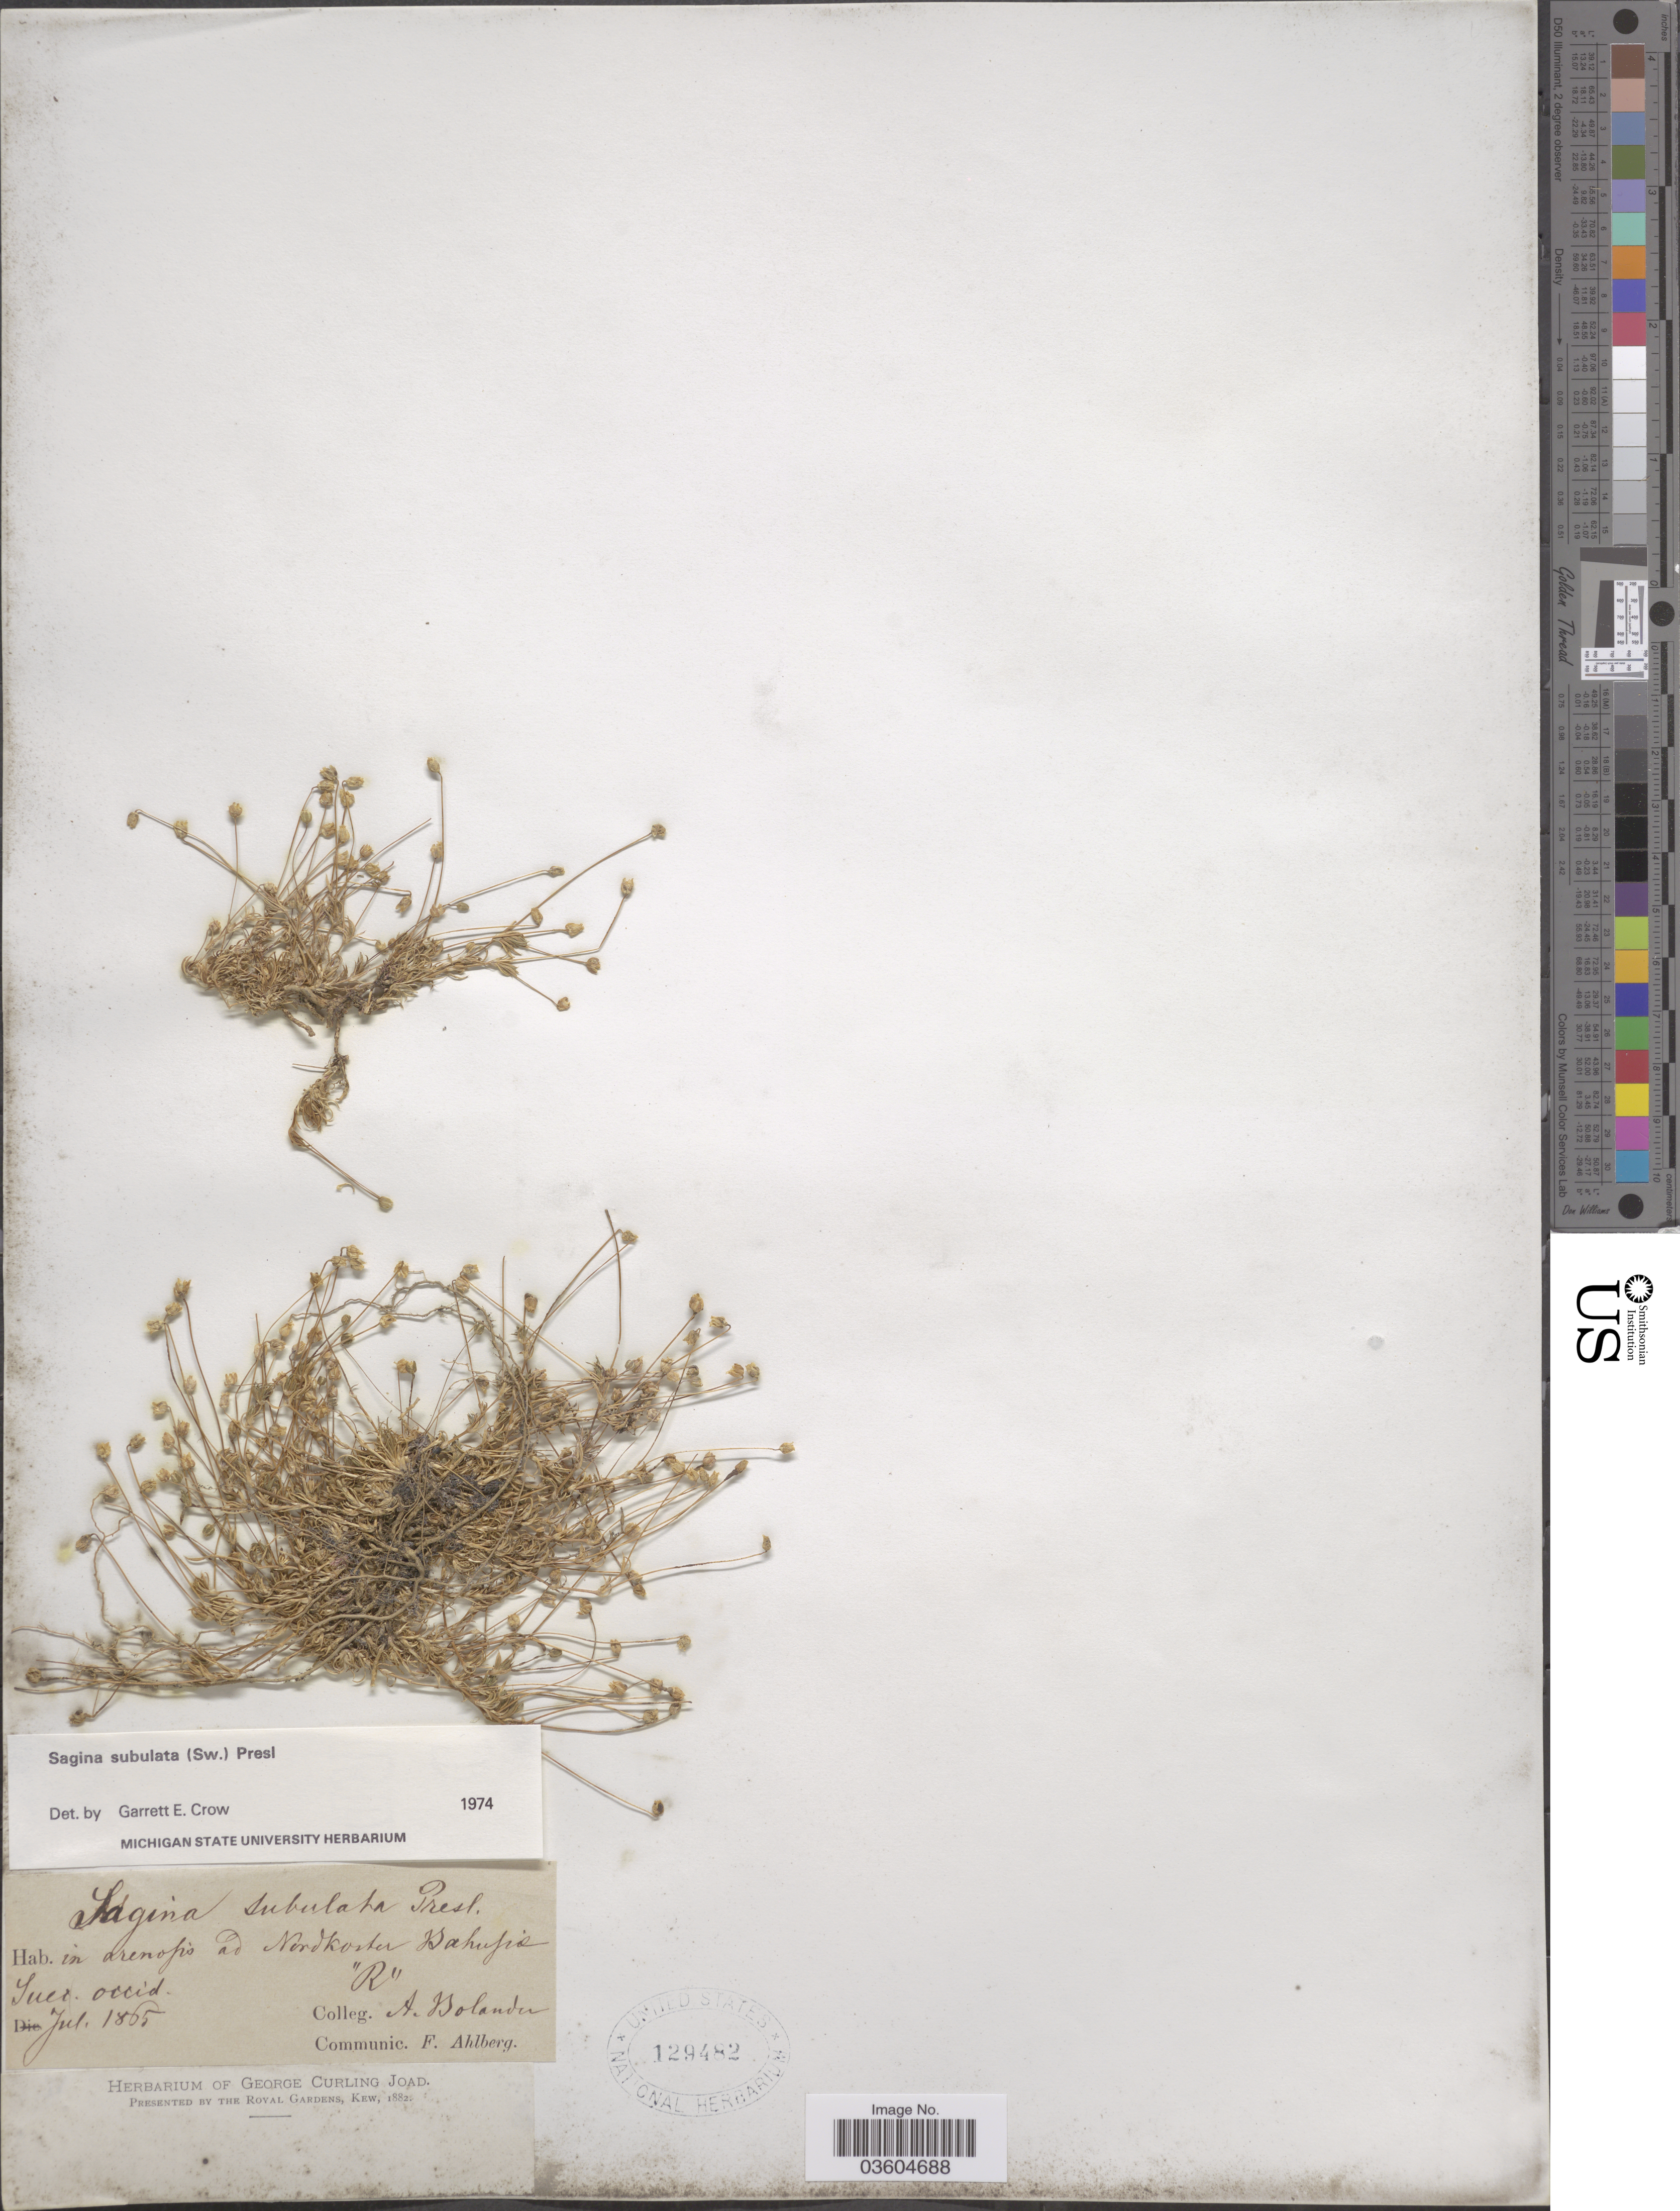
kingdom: Plantae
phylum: Tracheophyta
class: Magnoliopsida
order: Caryophyllales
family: Caryophyllaceae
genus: Sagina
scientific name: Sagina subulata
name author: (Sw.) C. Presl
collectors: A. Bolander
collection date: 1865-07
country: Sweden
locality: In arenosis ad Nordkoster Bahusia Suec. occid.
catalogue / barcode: US 129482